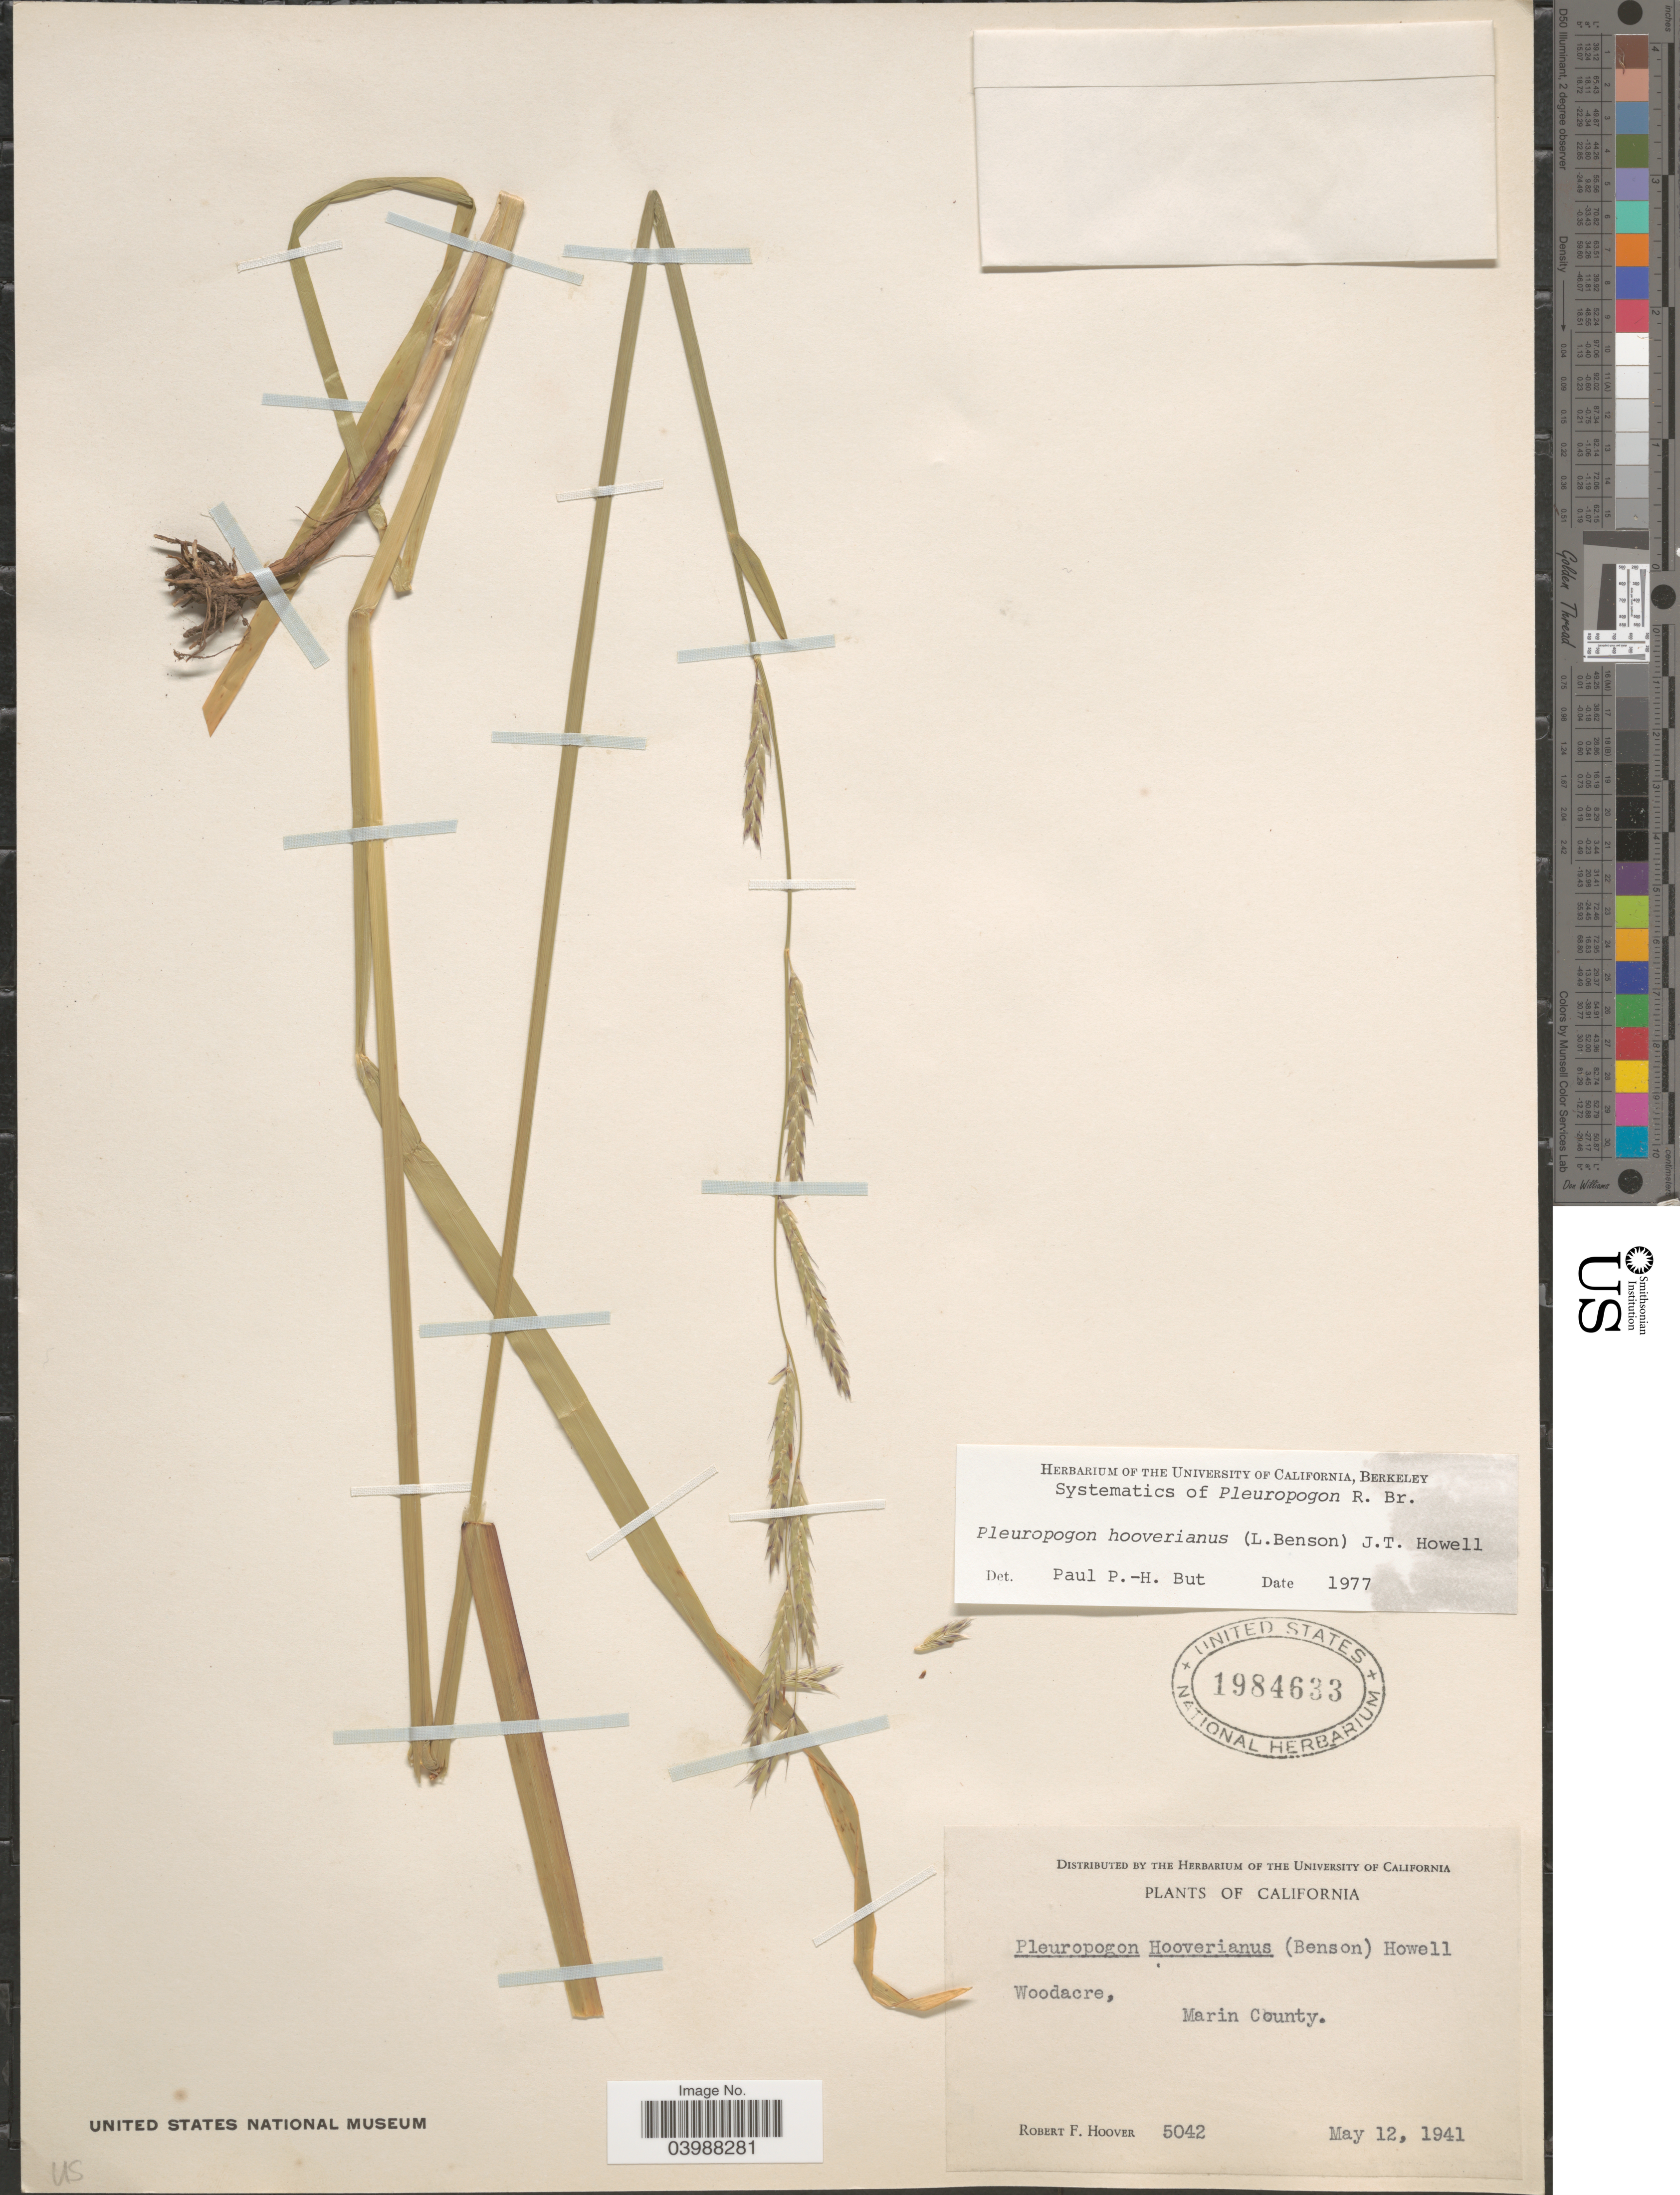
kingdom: Plantae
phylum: Tracheophyta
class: Liliopsida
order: Poales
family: Poaceae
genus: Pleuropogon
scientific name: Pleuropogon hooverianus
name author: (L.D. Benson) J.T. Howell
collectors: R. F. Hoover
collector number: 5042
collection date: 1941-05-12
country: United States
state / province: California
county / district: Marin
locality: Woodacre, Marin County.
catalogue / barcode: US 1984633